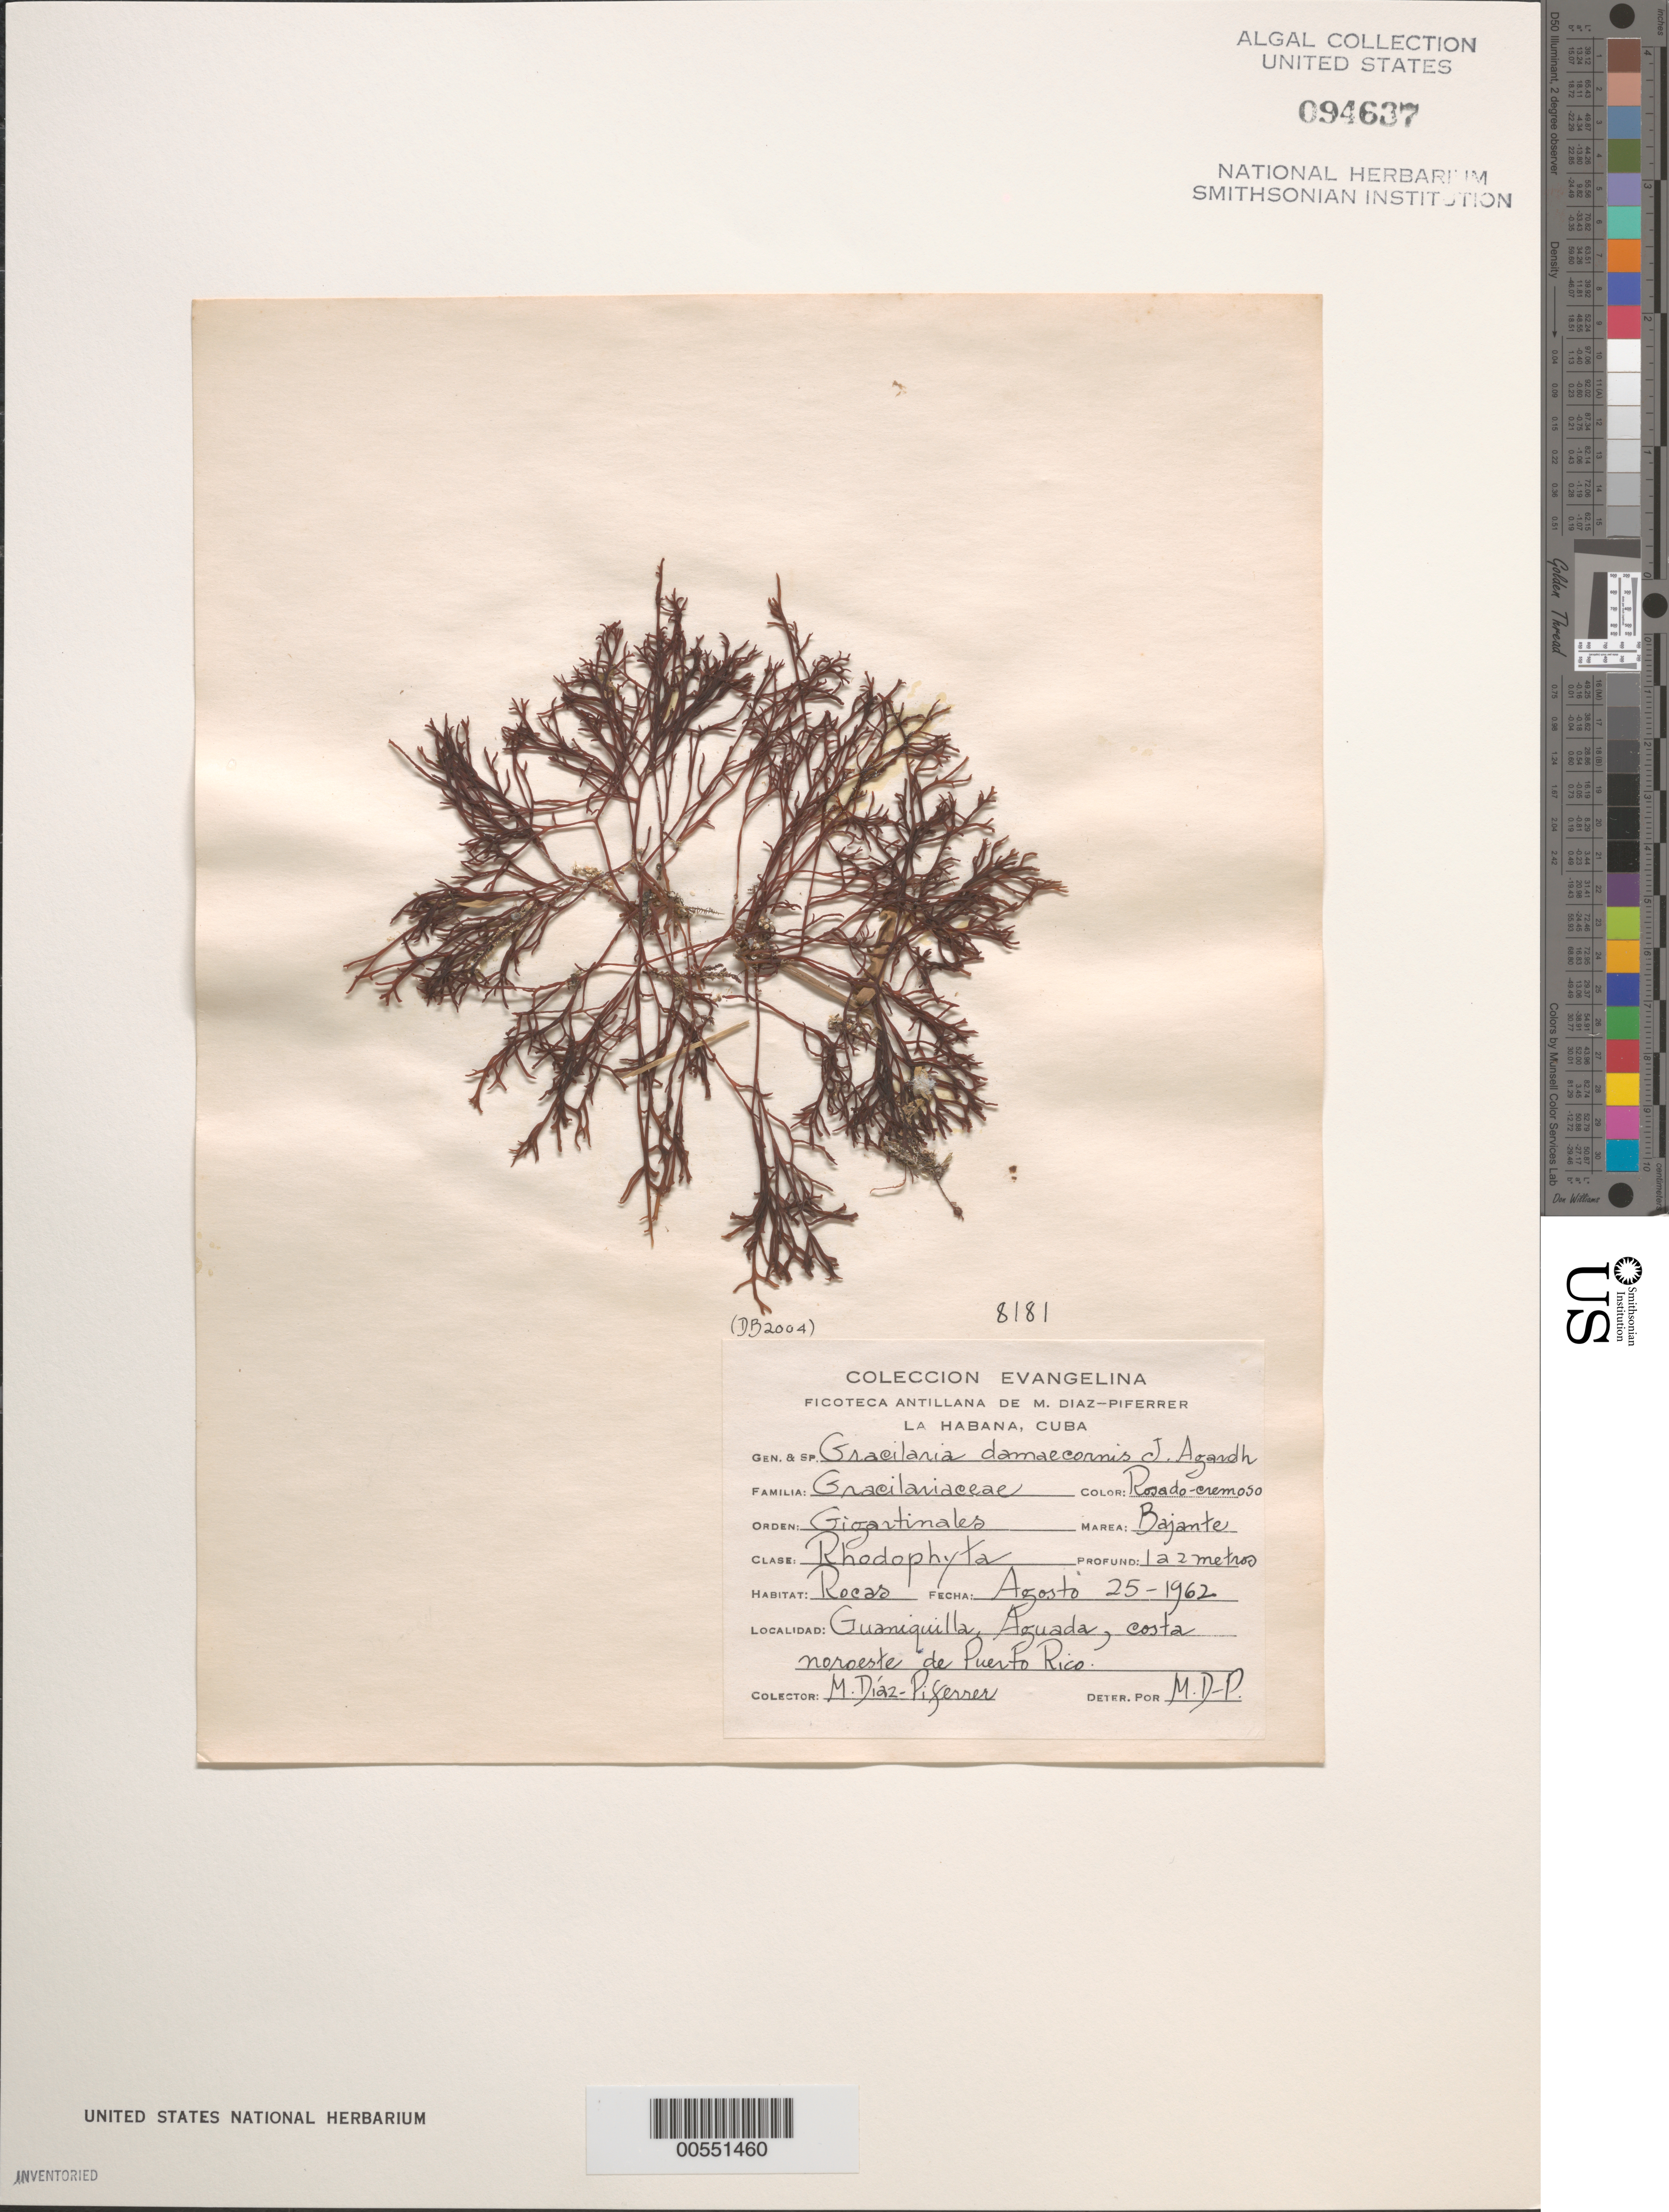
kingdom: Plantae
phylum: Rhodophyta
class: Florideophyceae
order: Gracilariales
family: Gracilariaceae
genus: Gracilaria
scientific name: Gracilaria damaecornis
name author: J. Agardh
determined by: Diaz-Piferrer, M.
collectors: M. Diaz-Piferrer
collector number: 8181 & DB-2004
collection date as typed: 25 Aug 1962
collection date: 1962-08-25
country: Puerto Rico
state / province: Aguada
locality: Guaniquilla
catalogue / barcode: US 94637